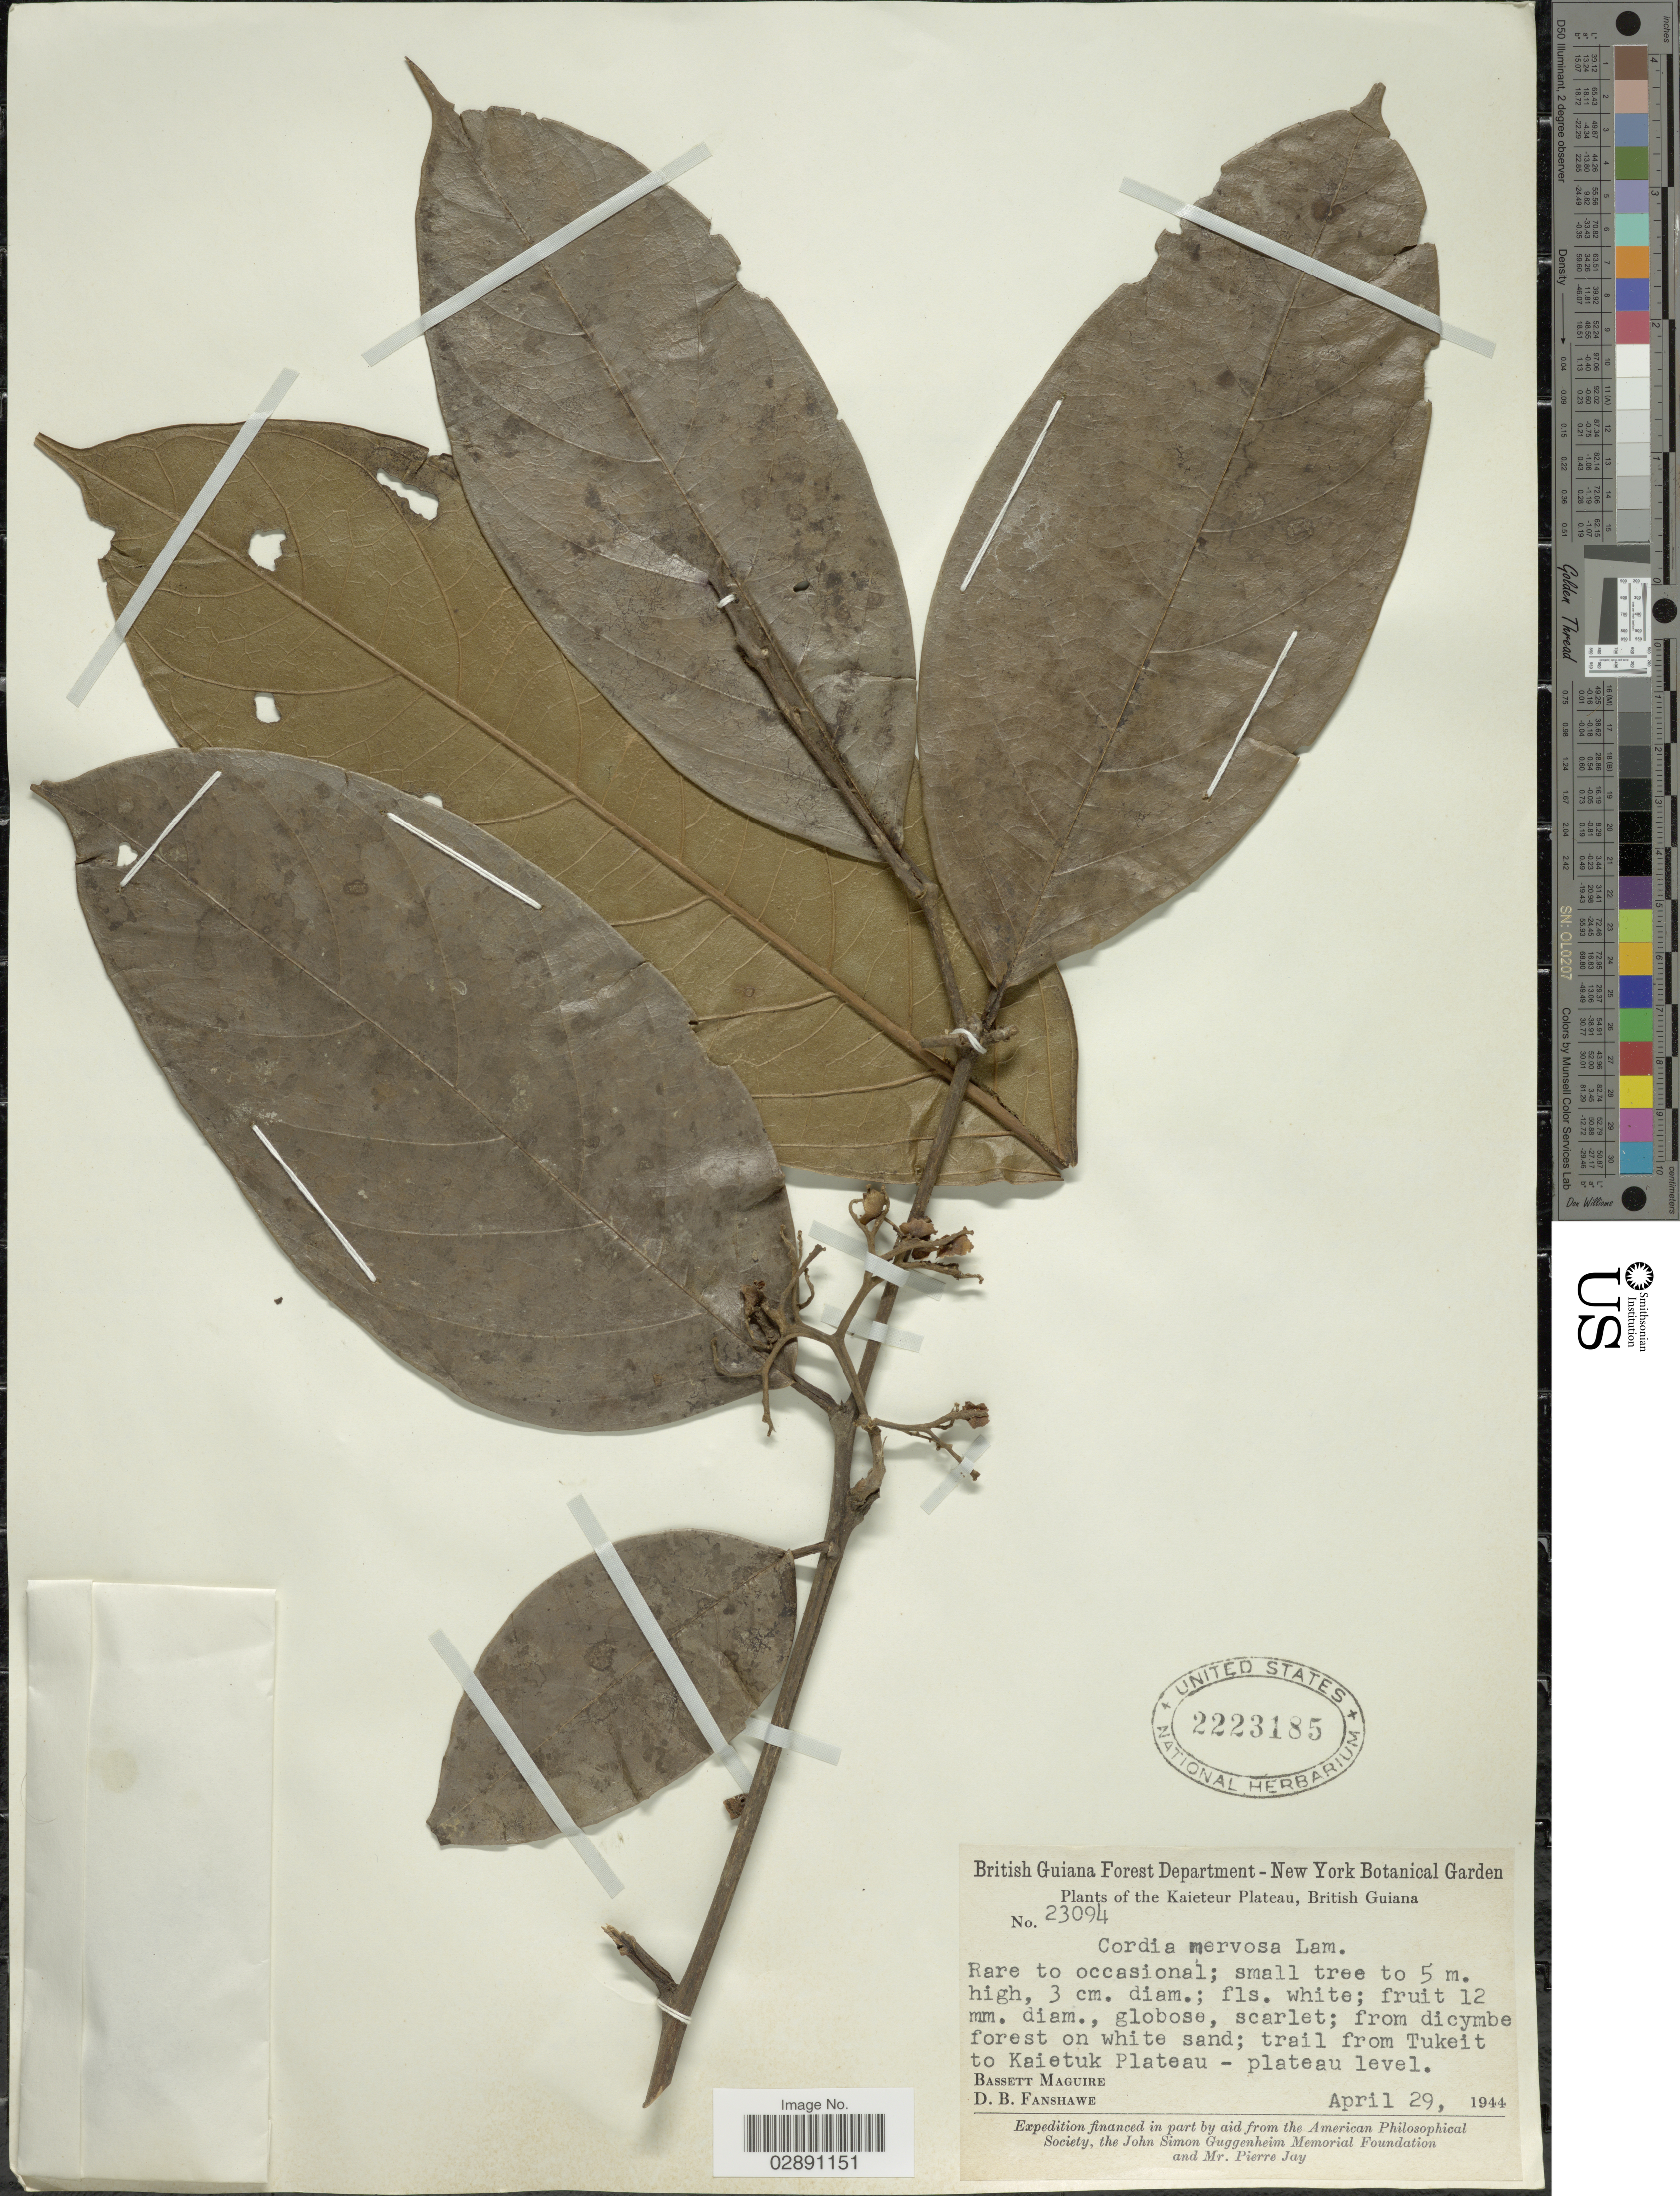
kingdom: Plantae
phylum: Tracheophyta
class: Magnoliopsida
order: Boraginales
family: Cordiaceae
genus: Cordia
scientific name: Cordia nervosa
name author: Lam.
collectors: B. Maguire & D. B. Fanshawe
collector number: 23094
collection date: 1944-04-29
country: Guyana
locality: Kaieteur Plateau, British Guiana. Trail from Tukeit to Kaietuk Plateau - plateau level.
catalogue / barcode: US 2223185